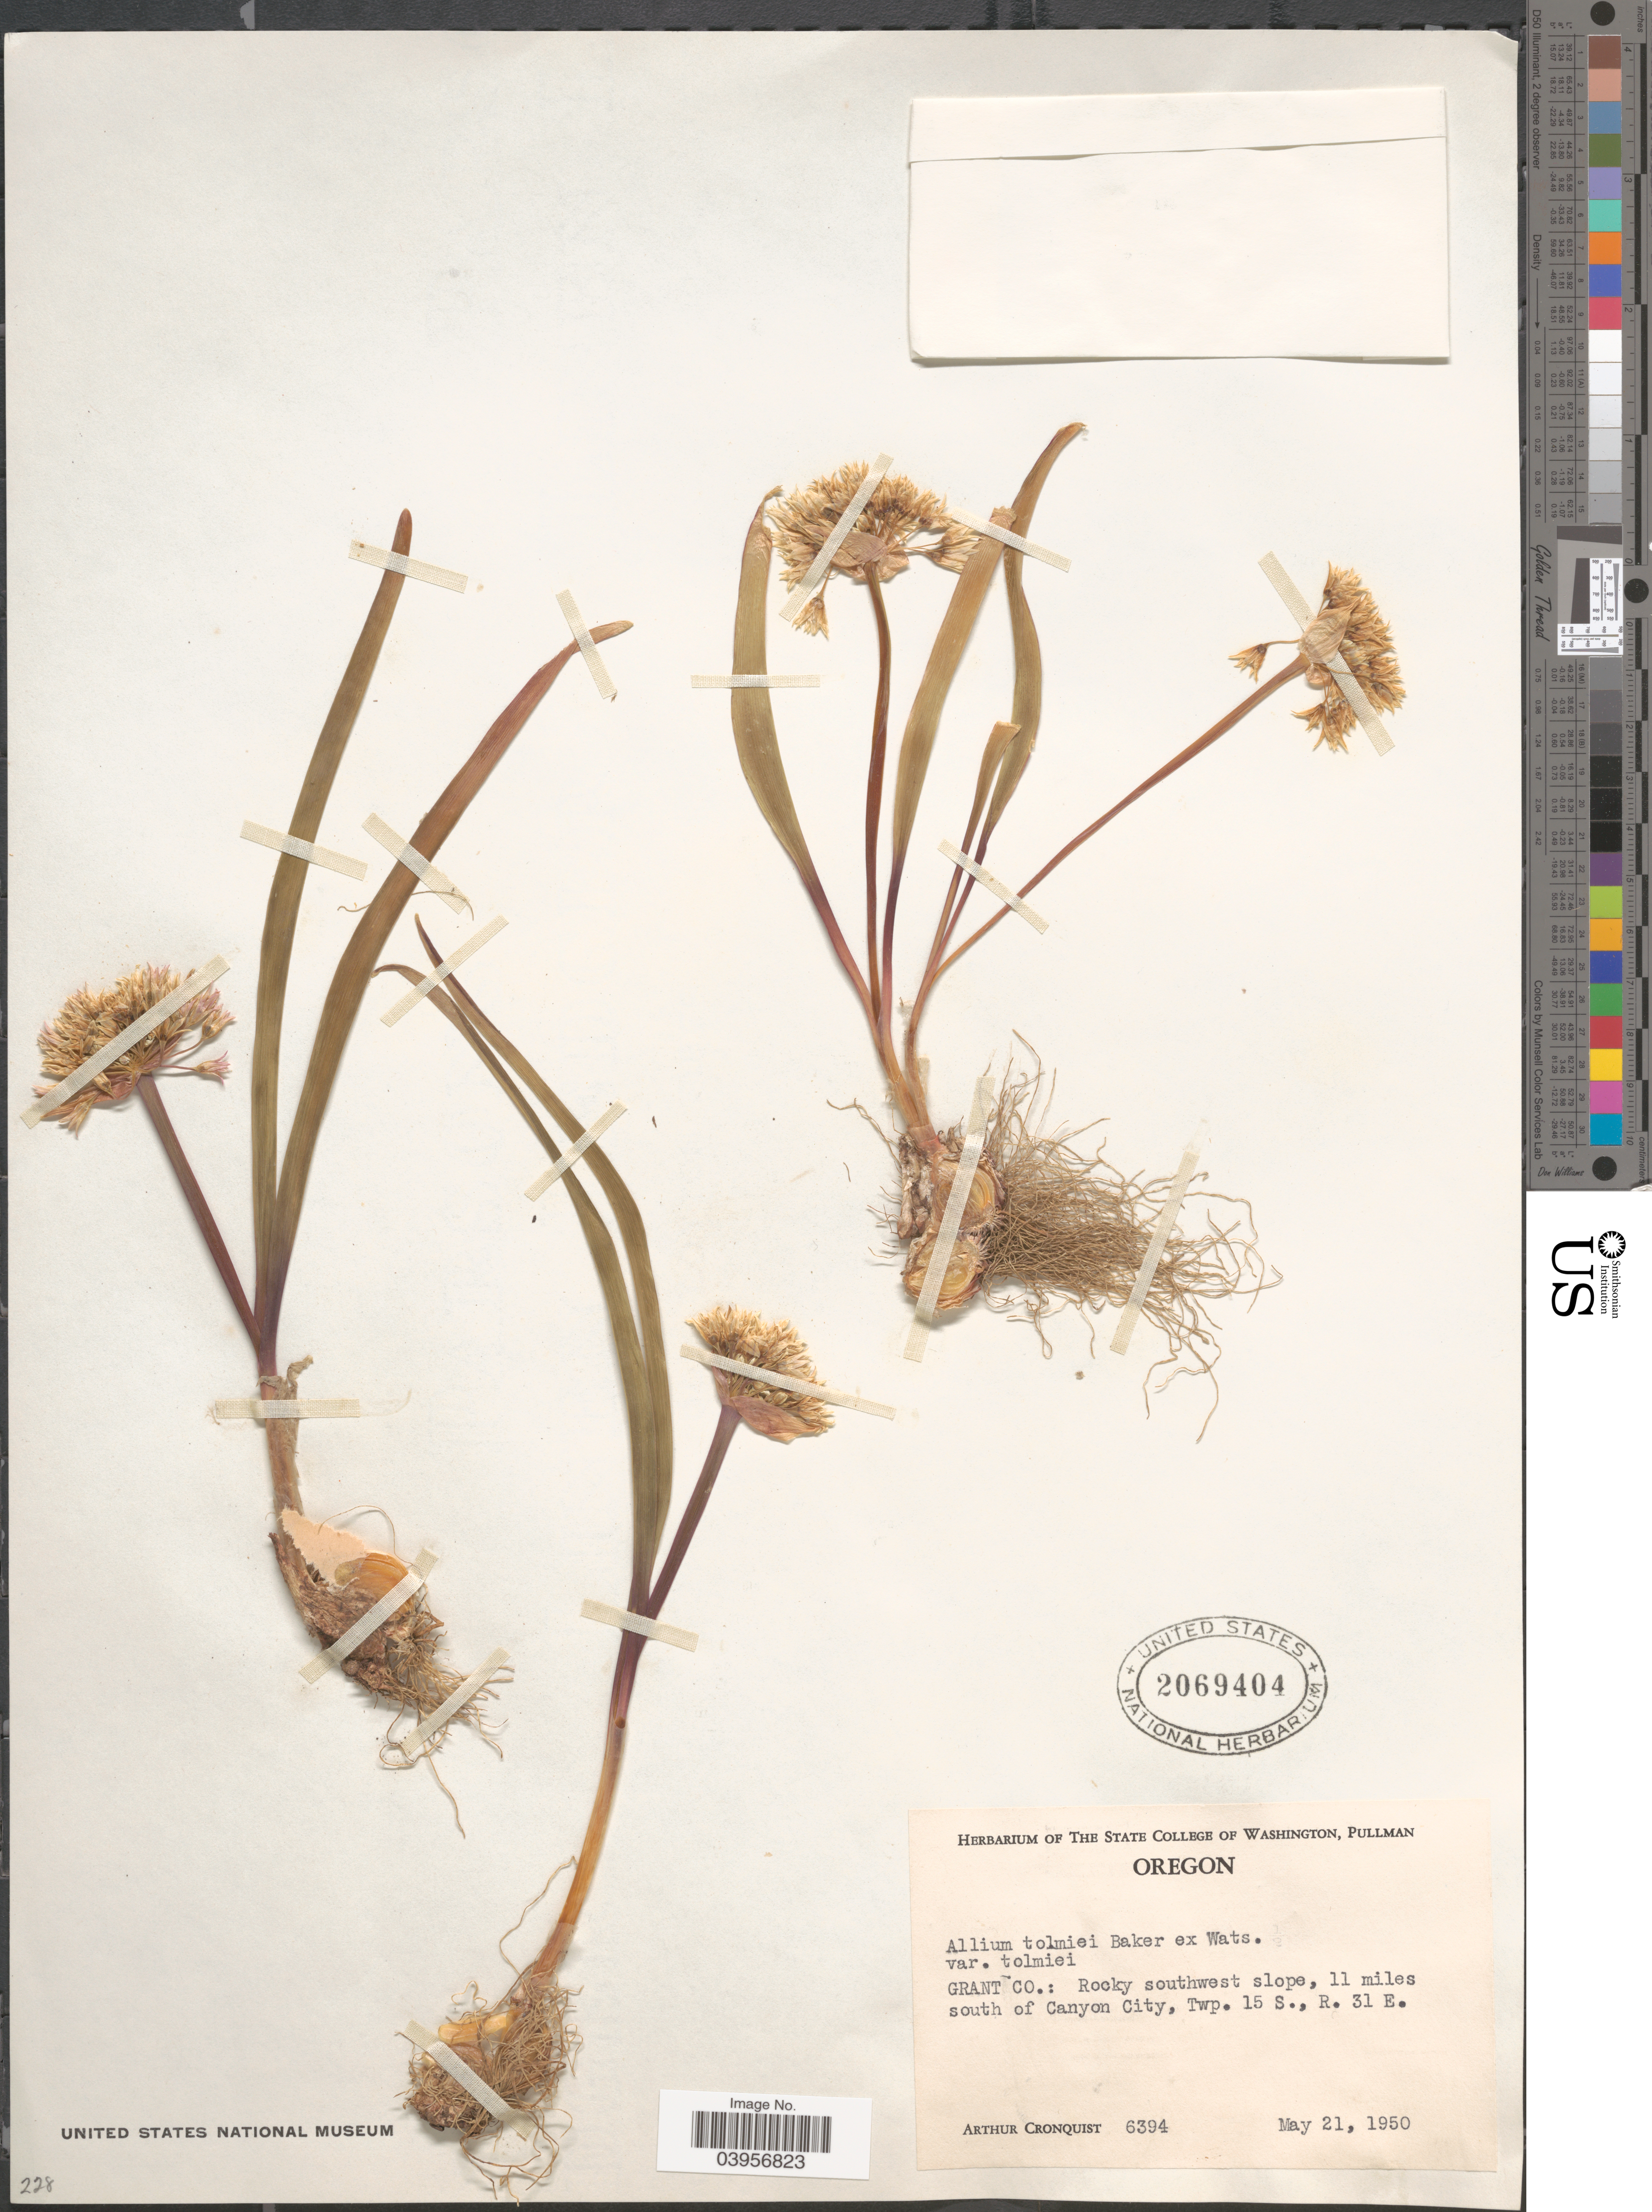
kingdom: Plantae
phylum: Tracheophyta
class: Liliopsida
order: Asparagales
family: Amaryllidaceae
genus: Allium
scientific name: Allium tolmiei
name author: Baker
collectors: A. J. Cronquist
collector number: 6394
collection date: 1950-05-21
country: United States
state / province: Oregon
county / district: Grant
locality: Grant Co.: Rocky southwest slope, 11 miles south of Canyon City, Twp. 15 S., R. 31 E.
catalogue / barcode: US 2069404